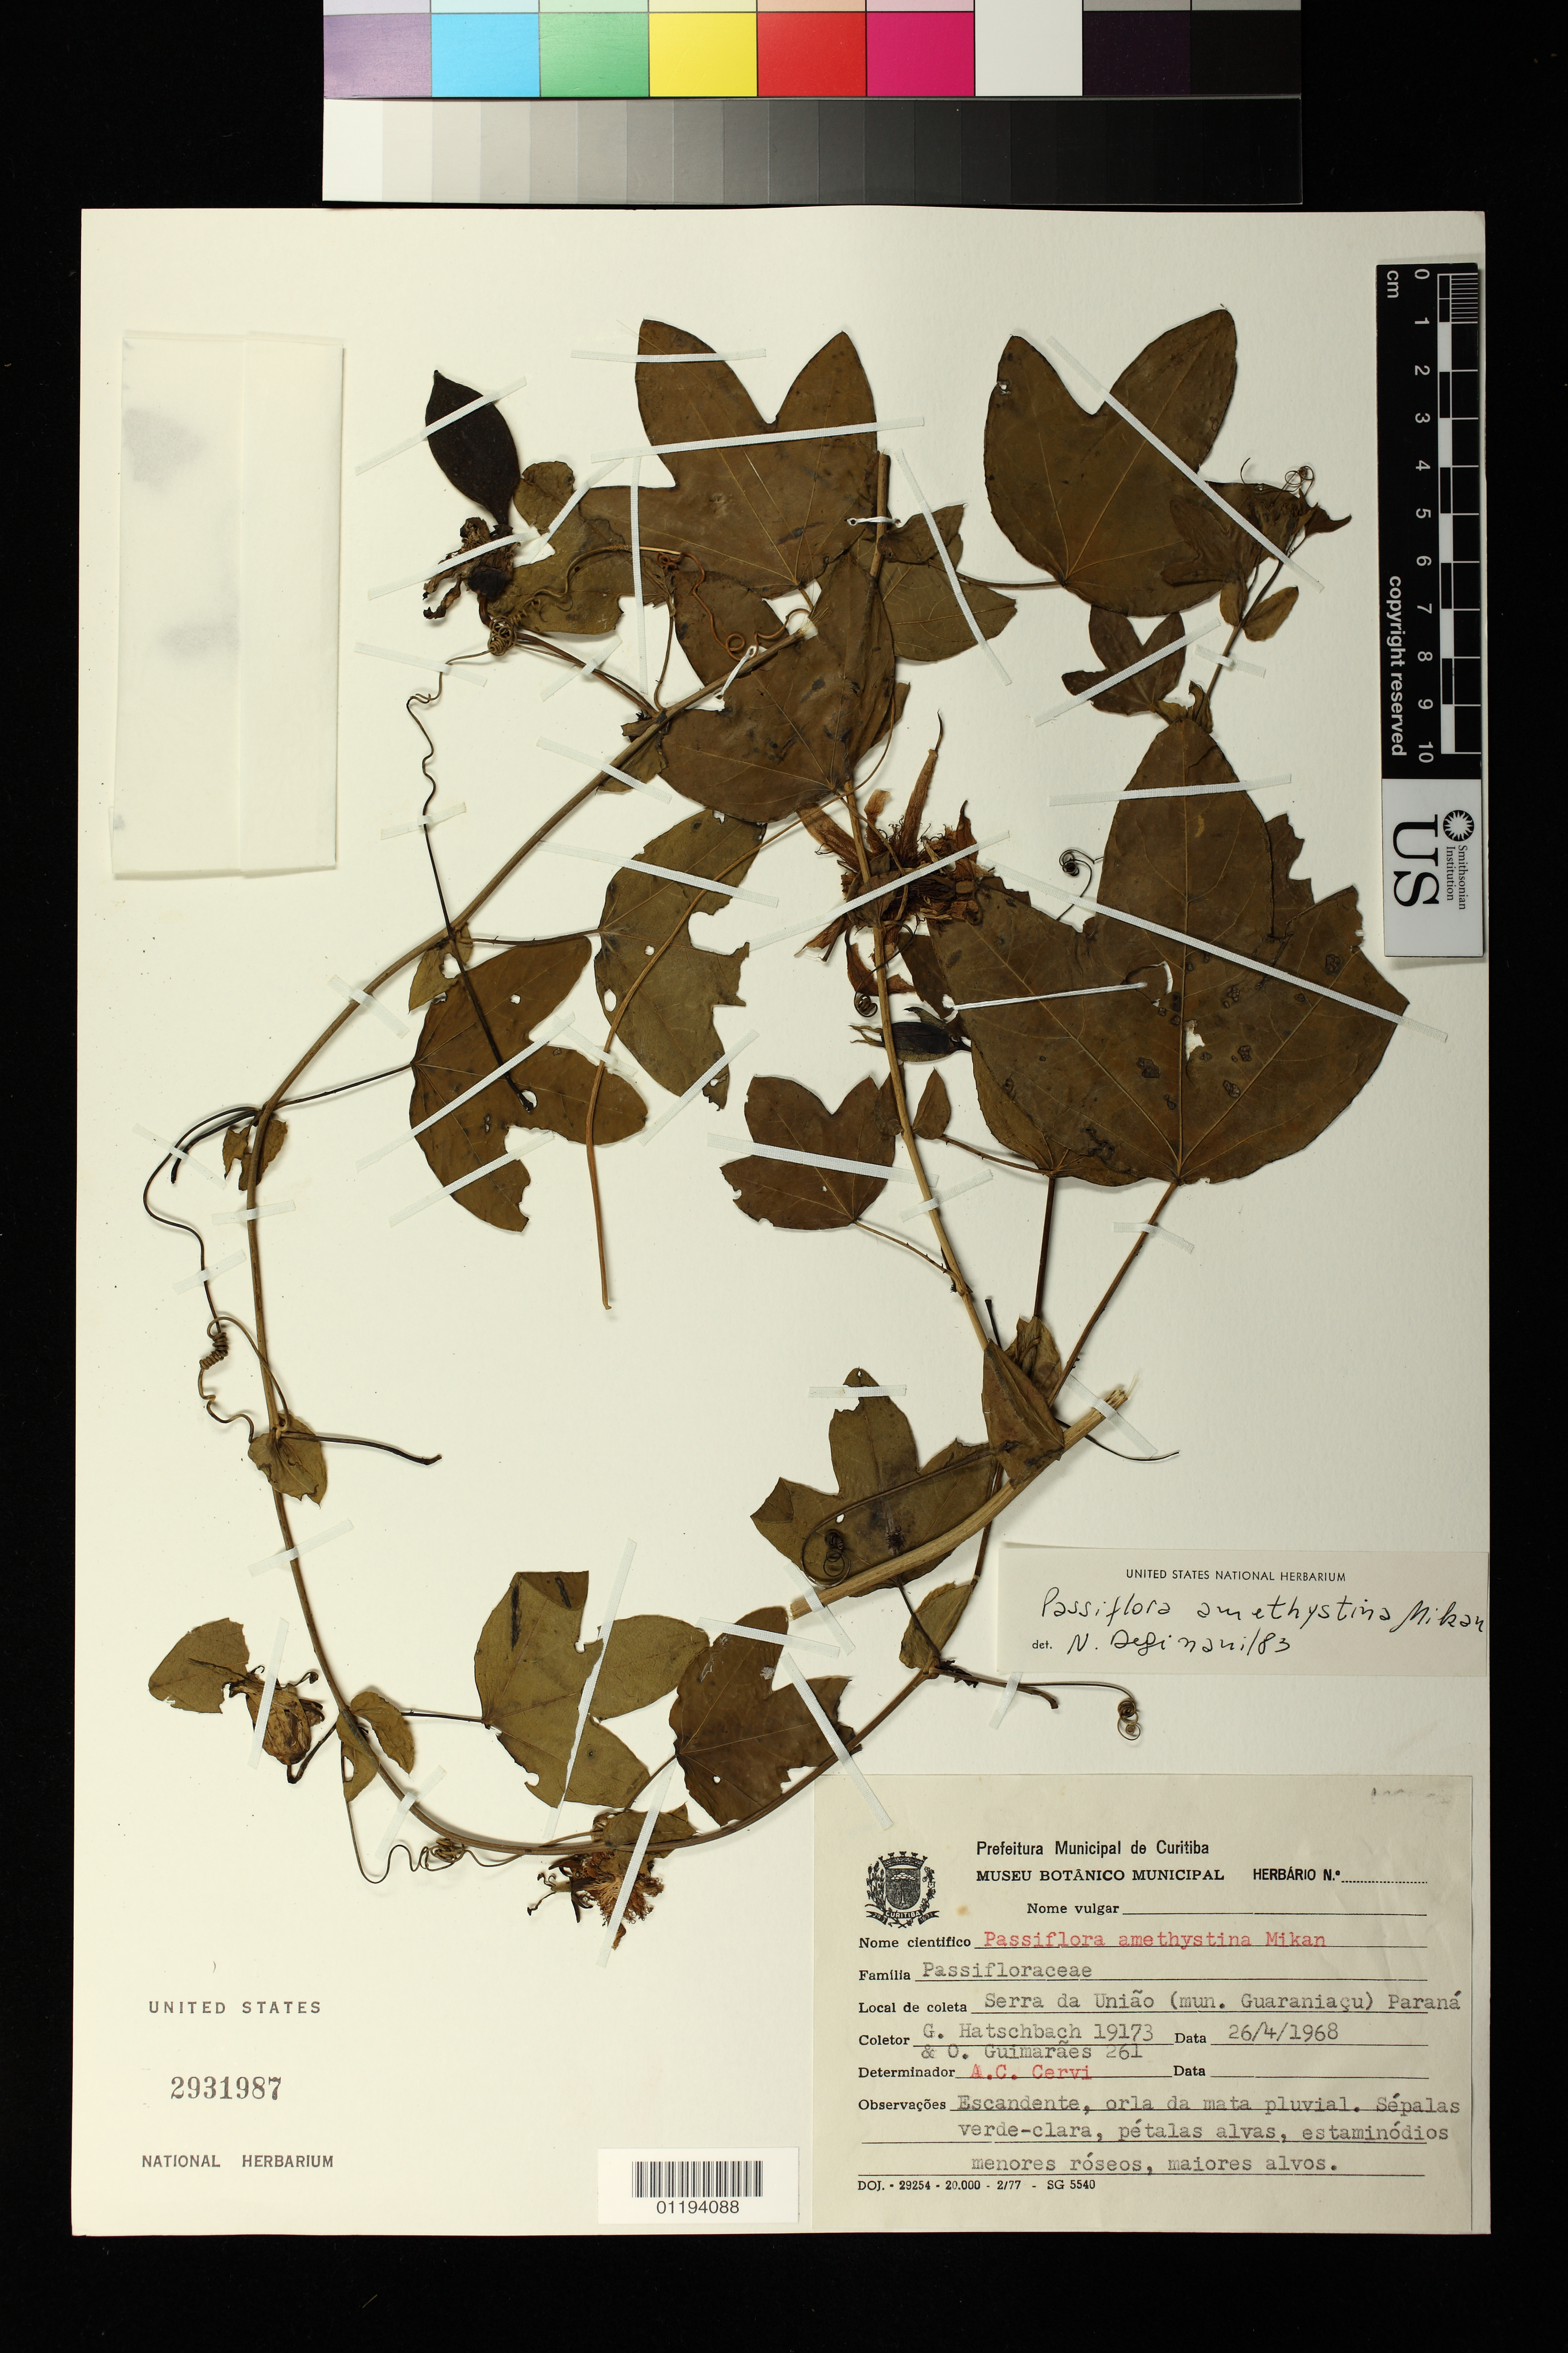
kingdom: Plantae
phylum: Tracheophyta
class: Magnoliopsida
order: Malpighiales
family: Passifloraceae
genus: Passiflora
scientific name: Passiflora amethystina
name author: J.C. Mikan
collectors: G. Hatschbach & O. Guimarães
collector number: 19173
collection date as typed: Apr 26 1968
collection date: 1968-04-26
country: Brazil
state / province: Paraná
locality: União da Serra (mun. Guaraniacu) Parana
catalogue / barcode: US 2931987